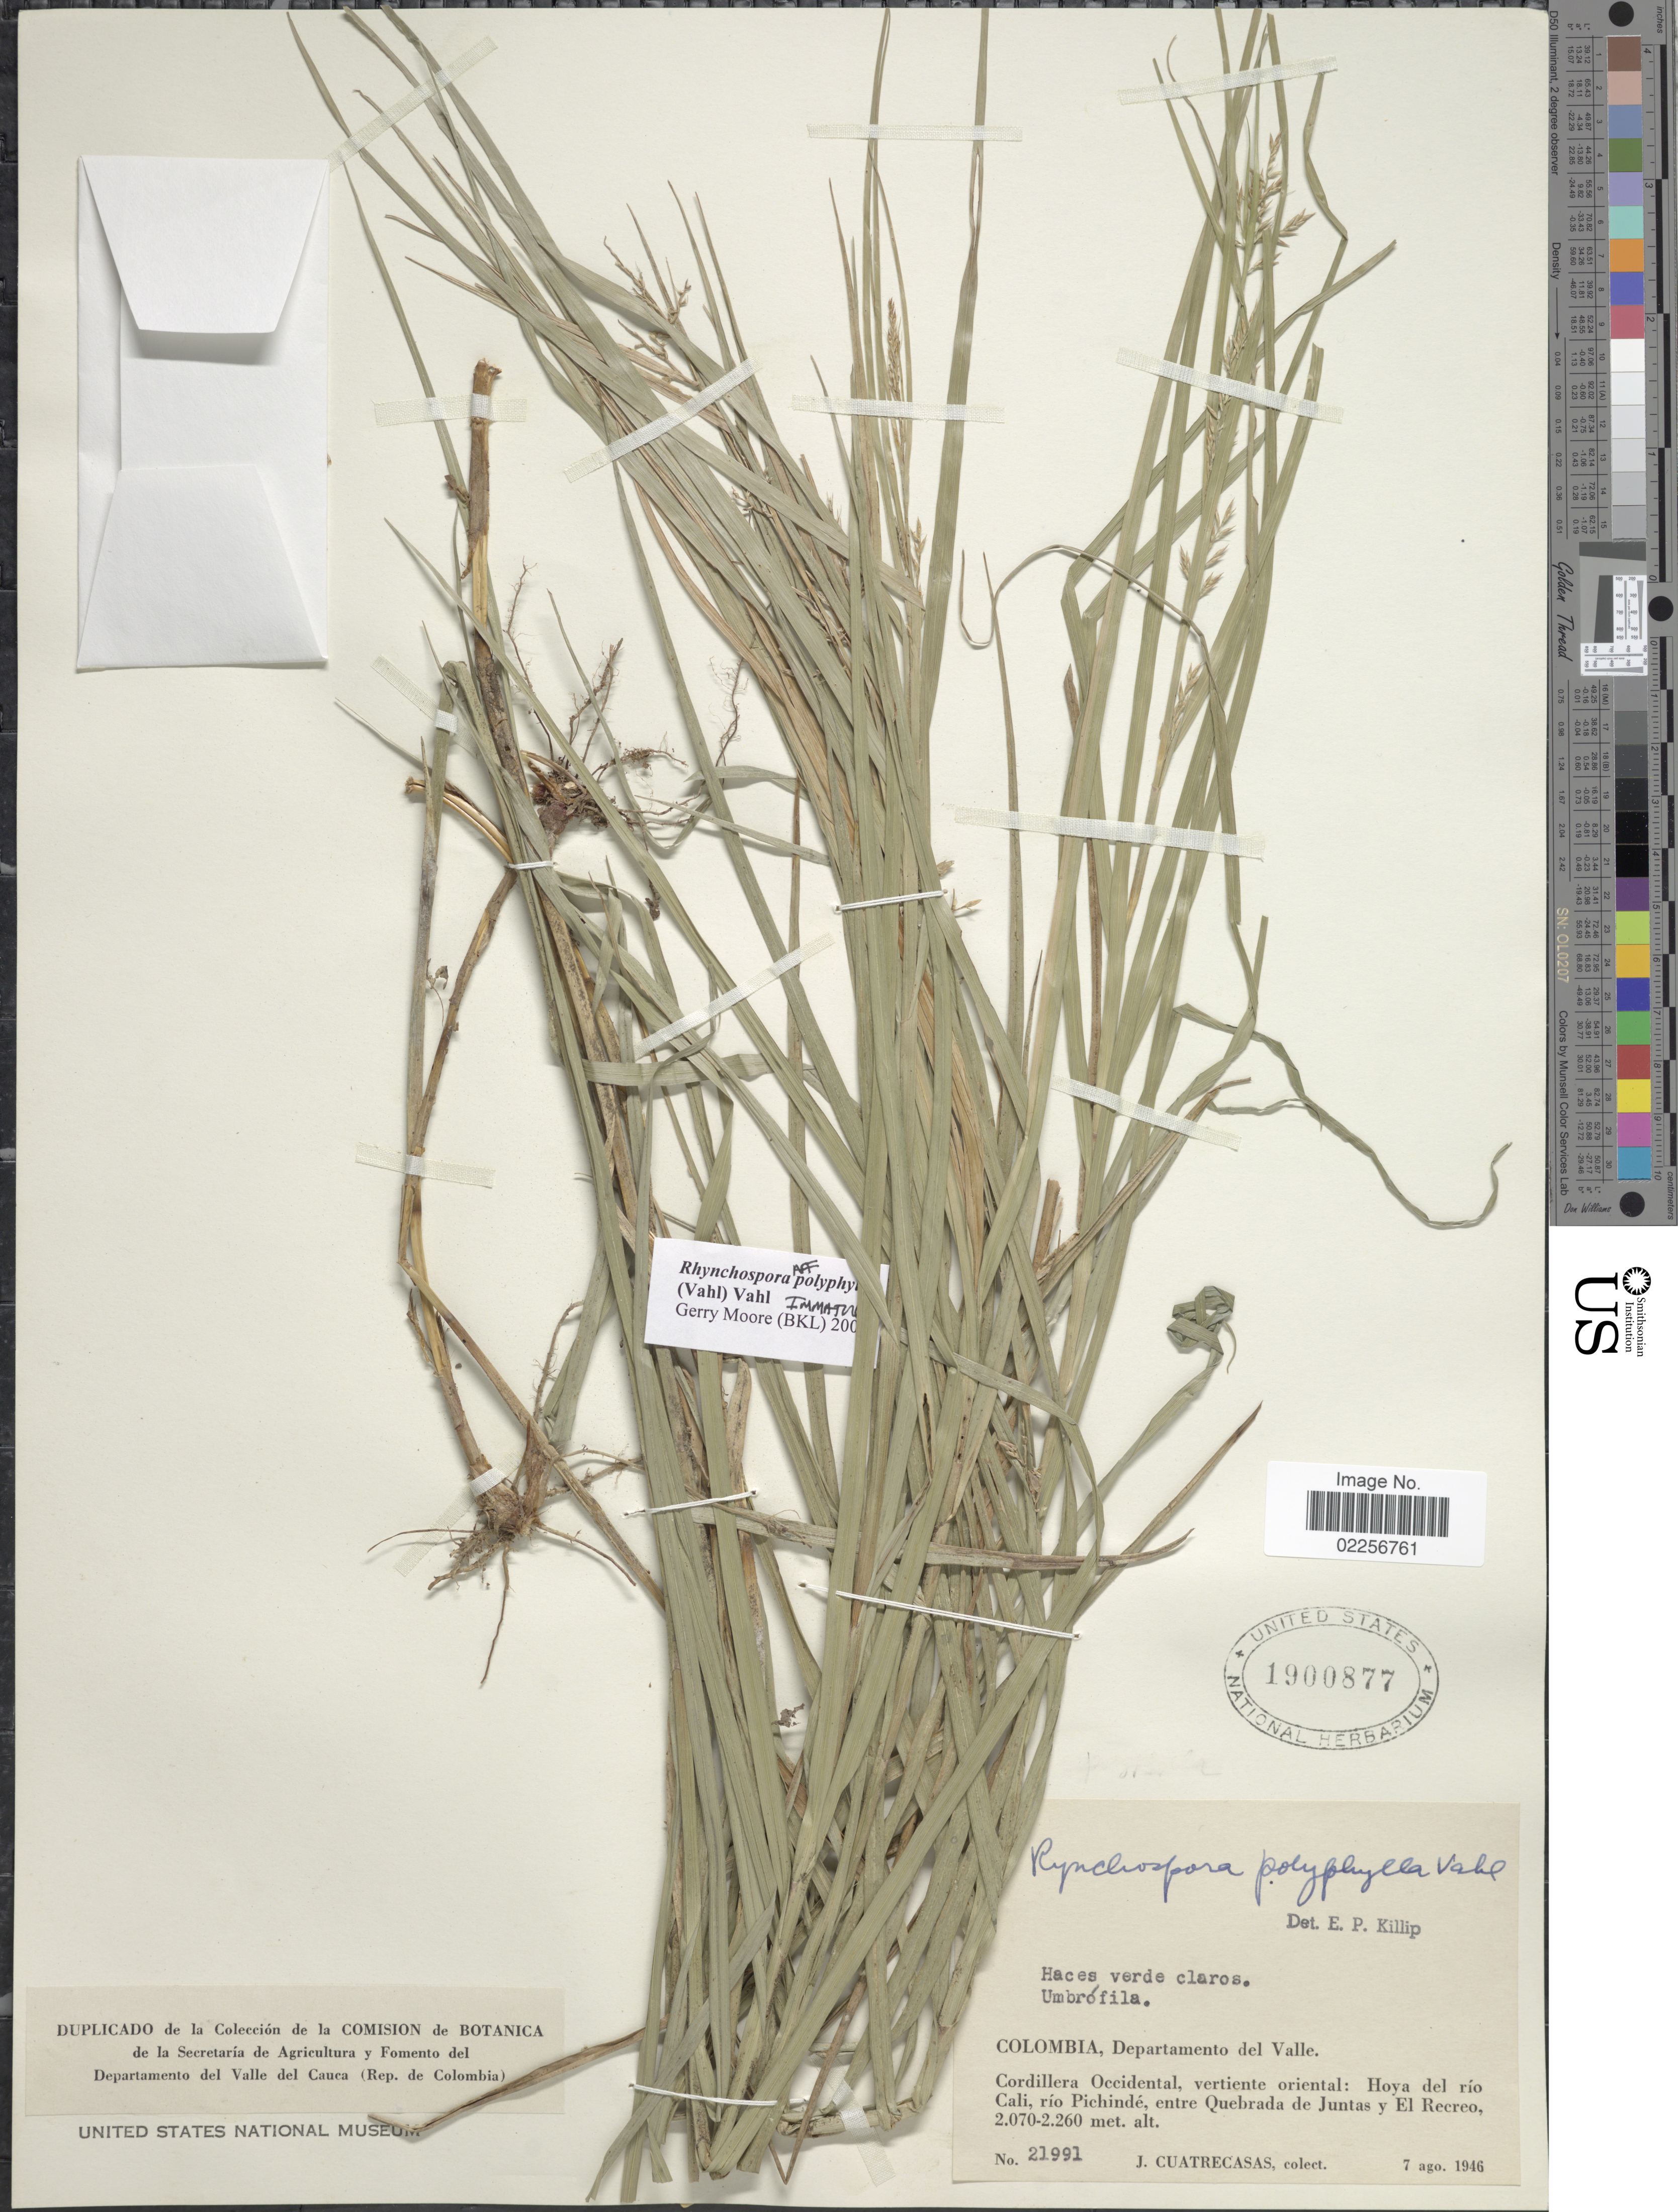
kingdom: Plantae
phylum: Tracheophyta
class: Liliopsida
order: Poales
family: Cyperaceae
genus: Rhynchospora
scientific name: Rhynchospora polyphylla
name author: (Vahl) Vahl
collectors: J. Cuatrecasas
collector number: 21991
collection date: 1946-08-07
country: Colombia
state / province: Valle del Cauca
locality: Departamento del Valle, Cordillera Occidental, vertiente oriental, Hoya del Rio Cali, Rio Pichinde, entre Quebrada de Juntas y El Recreo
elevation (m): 2070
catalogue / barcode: US 1900877